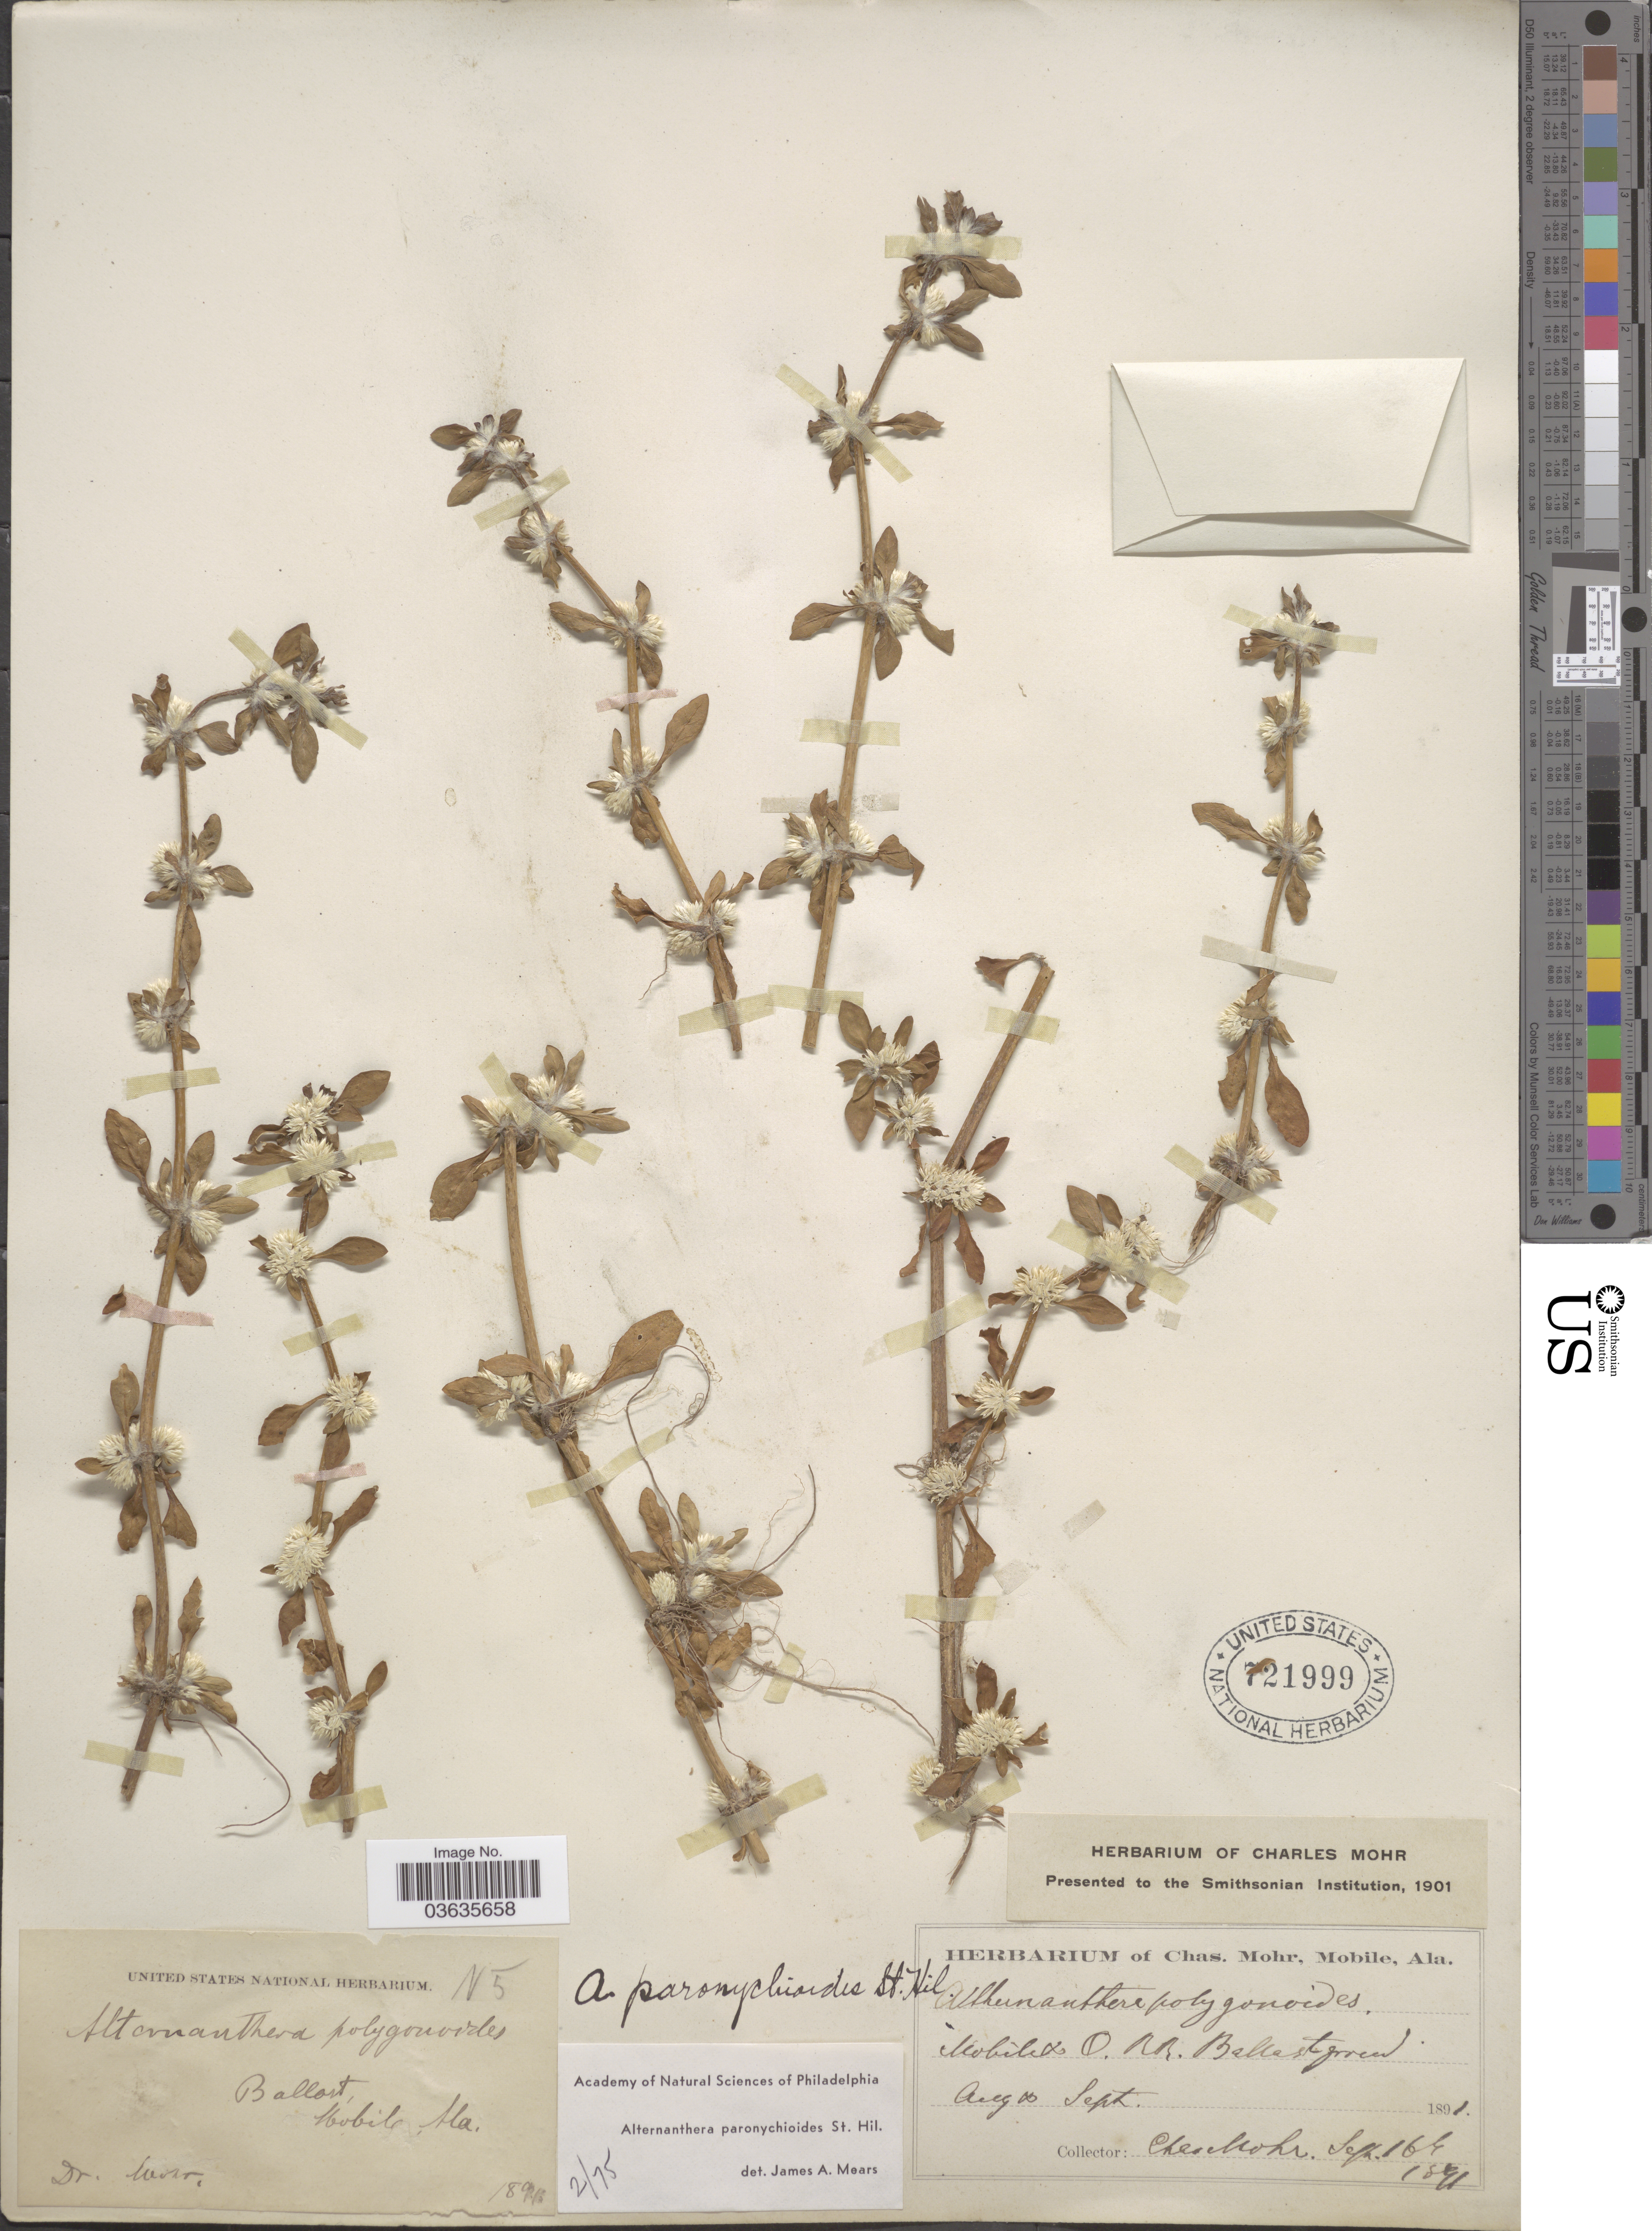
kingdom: Plantae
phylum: Tracheophyta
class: Magnoliopsida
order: Caryophyllales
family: Amaranthaceae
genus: Alternanthera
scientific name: Alternanthera paronychioides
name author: A. St.-Hil.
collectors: Mohr, C. T. (herbarium)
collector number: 5?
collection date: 1891-08/1891-09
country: United States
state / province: Alabama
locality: Ballast O.RR. Mobile.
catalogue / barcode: US 721999